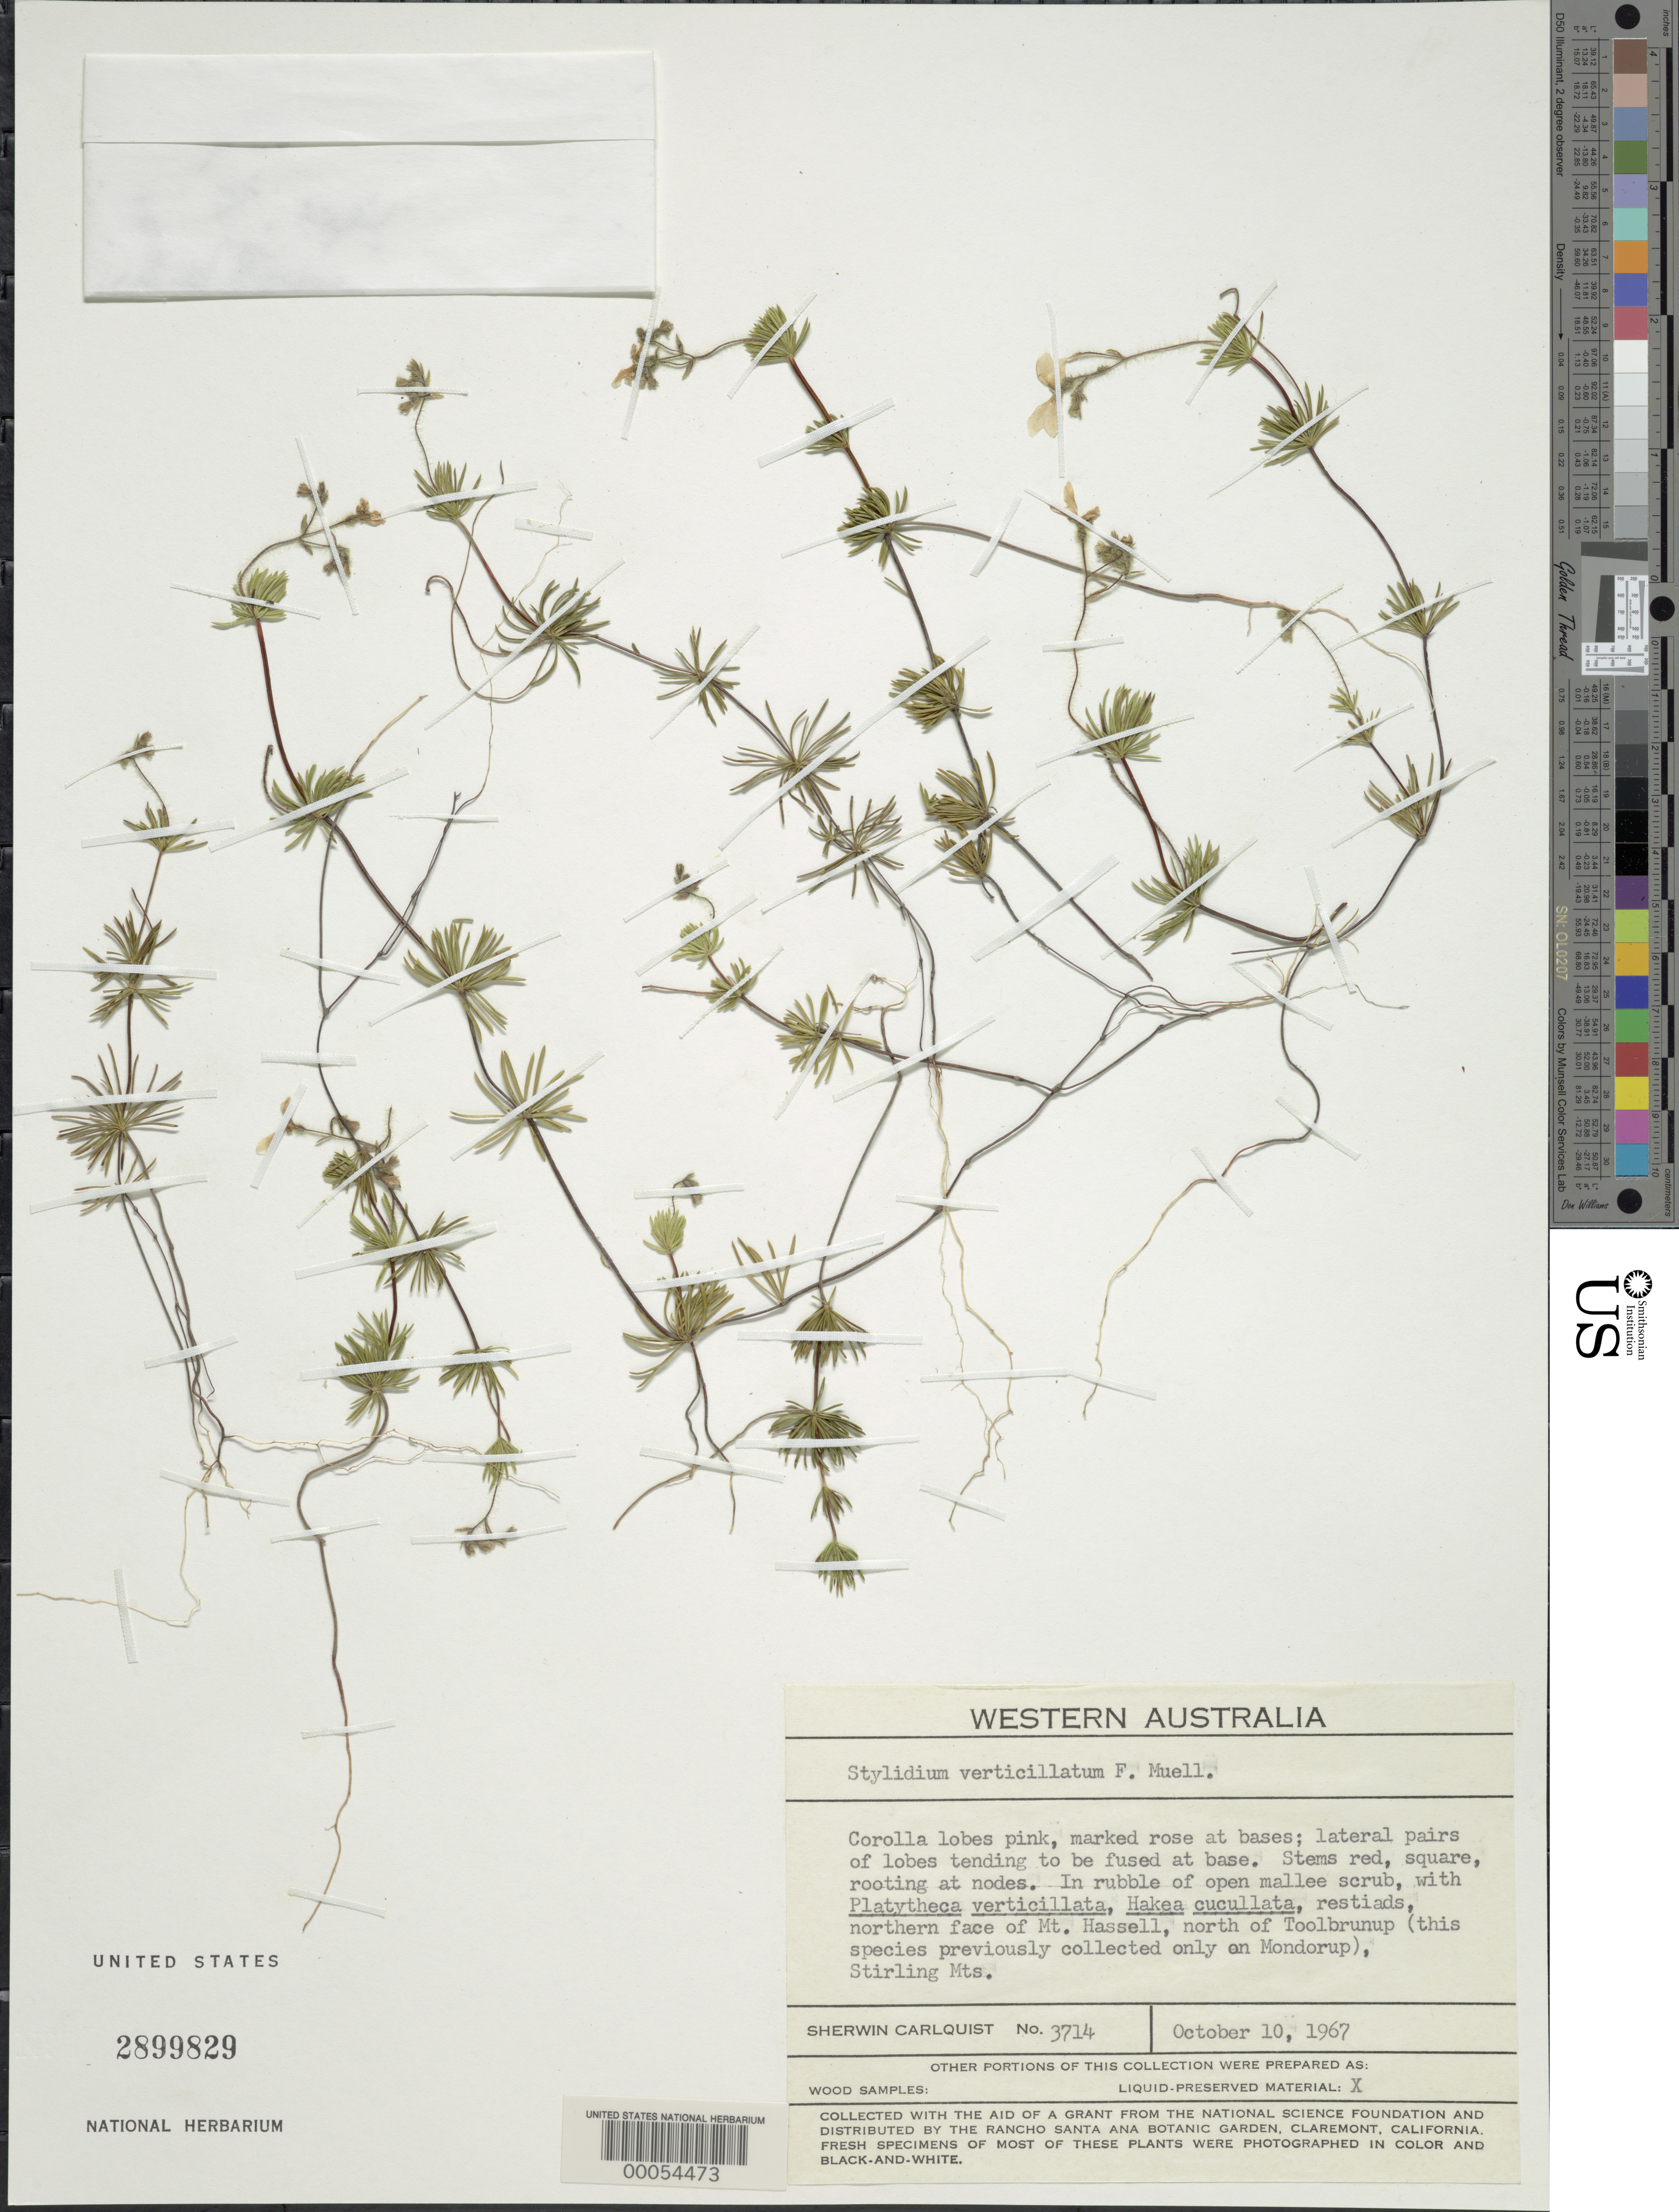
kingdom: Plantae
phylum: Tracheophyta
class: Magnoliopsida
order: Asterales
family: Stylidiaceae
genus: Stylidium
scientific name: Stylidium verticillatum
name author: F. Muell.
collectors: S. Carlquist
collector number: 3714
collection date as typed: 10 Oct 1967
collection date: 1967-10-10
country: Australia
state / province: Western Australia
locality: Northern face of mt. hassell, n of toolbrunup, stirling mtns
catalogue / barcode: US 2899829